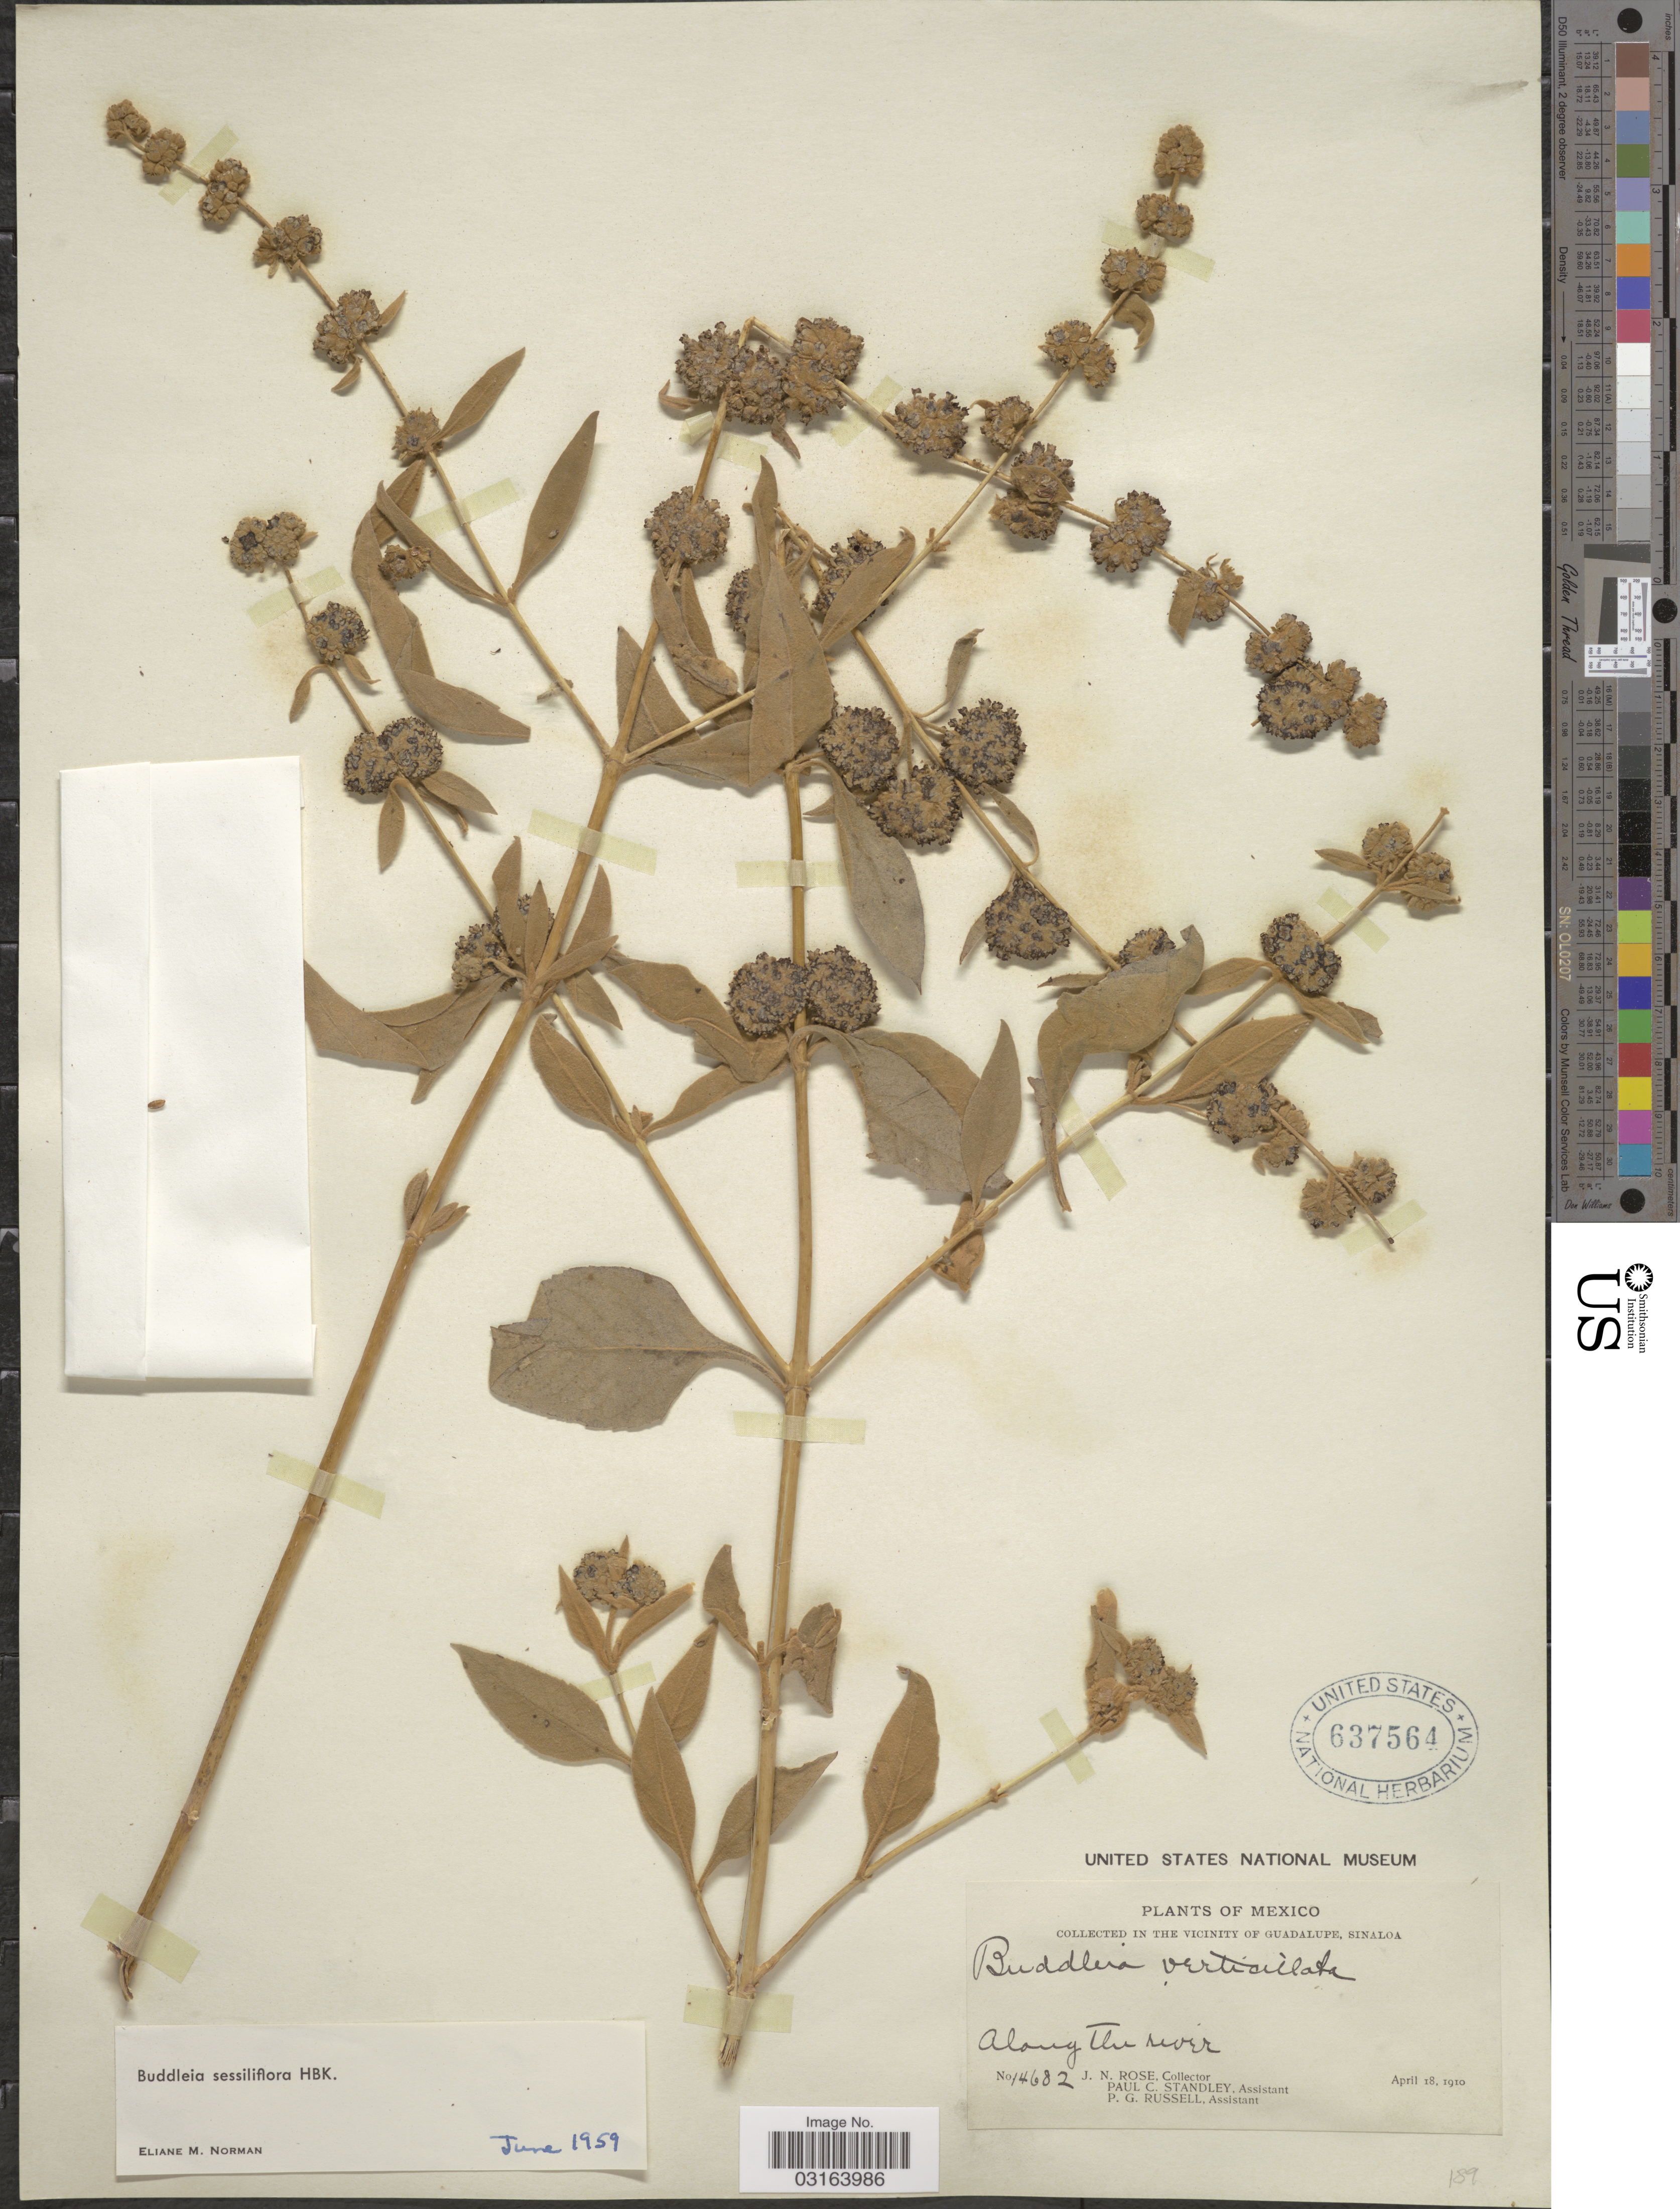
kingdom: Plantae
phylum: Tracheophyta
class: Magnoliopsida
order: Lamiales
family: Scrophulariaceae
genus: Buddleja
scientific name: Buddleja sessiliflora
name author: Kunth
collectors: J. N. Rose, P. C. Standley & P. G. Russell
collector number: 14682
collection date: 1910-04-18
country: Mexico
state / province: Sinaloa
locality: Vicinity of Guadalupe. Along the river.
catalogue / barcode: US 637564